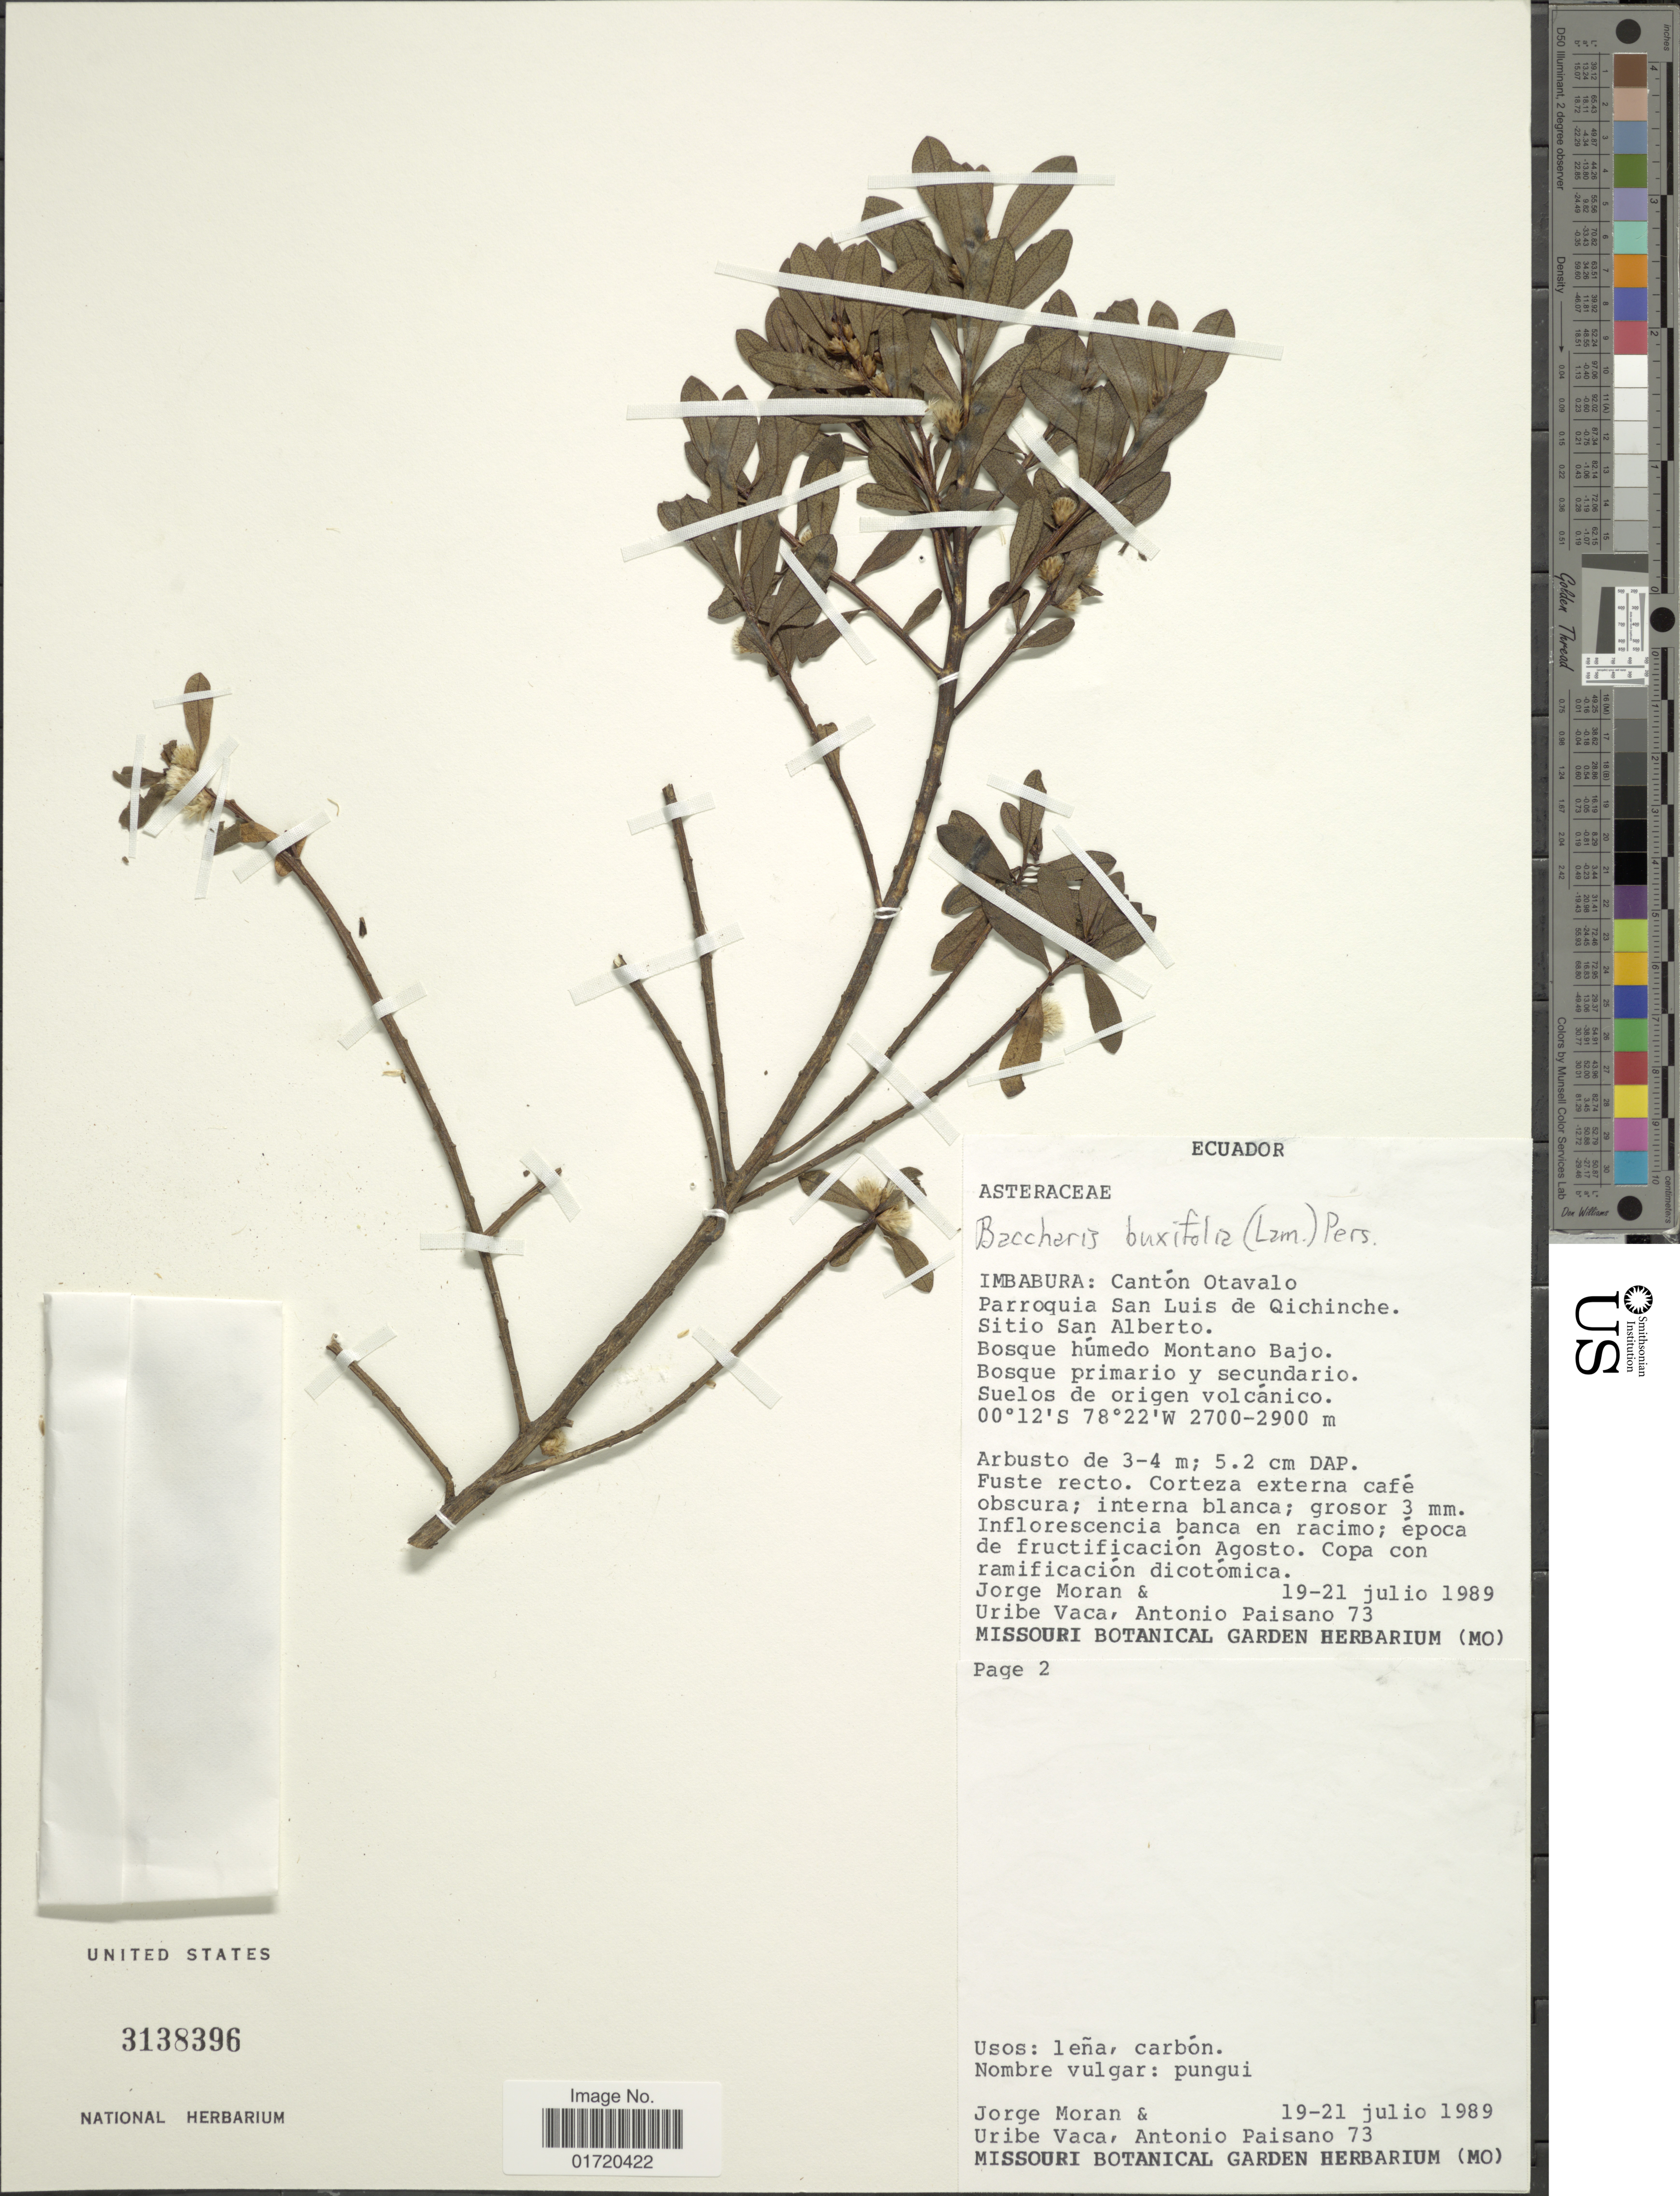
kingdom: Plantae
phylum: Tracheophyta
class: Magnoliopsida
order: Asterales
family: Asteraceae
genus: Baccharis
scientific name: Baccharis buxifolia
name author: (Lam.) Pers.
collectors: J. Moran, U. Vaca & A. Paisano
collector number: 73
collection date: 1989-07-19/1989-07-21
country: Ecuador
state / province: Imbabura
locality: Canton Otavalo. Parraquia San Luis de Quhinche. Sito San Alberto.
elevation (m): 2700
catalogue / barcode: US 3138396